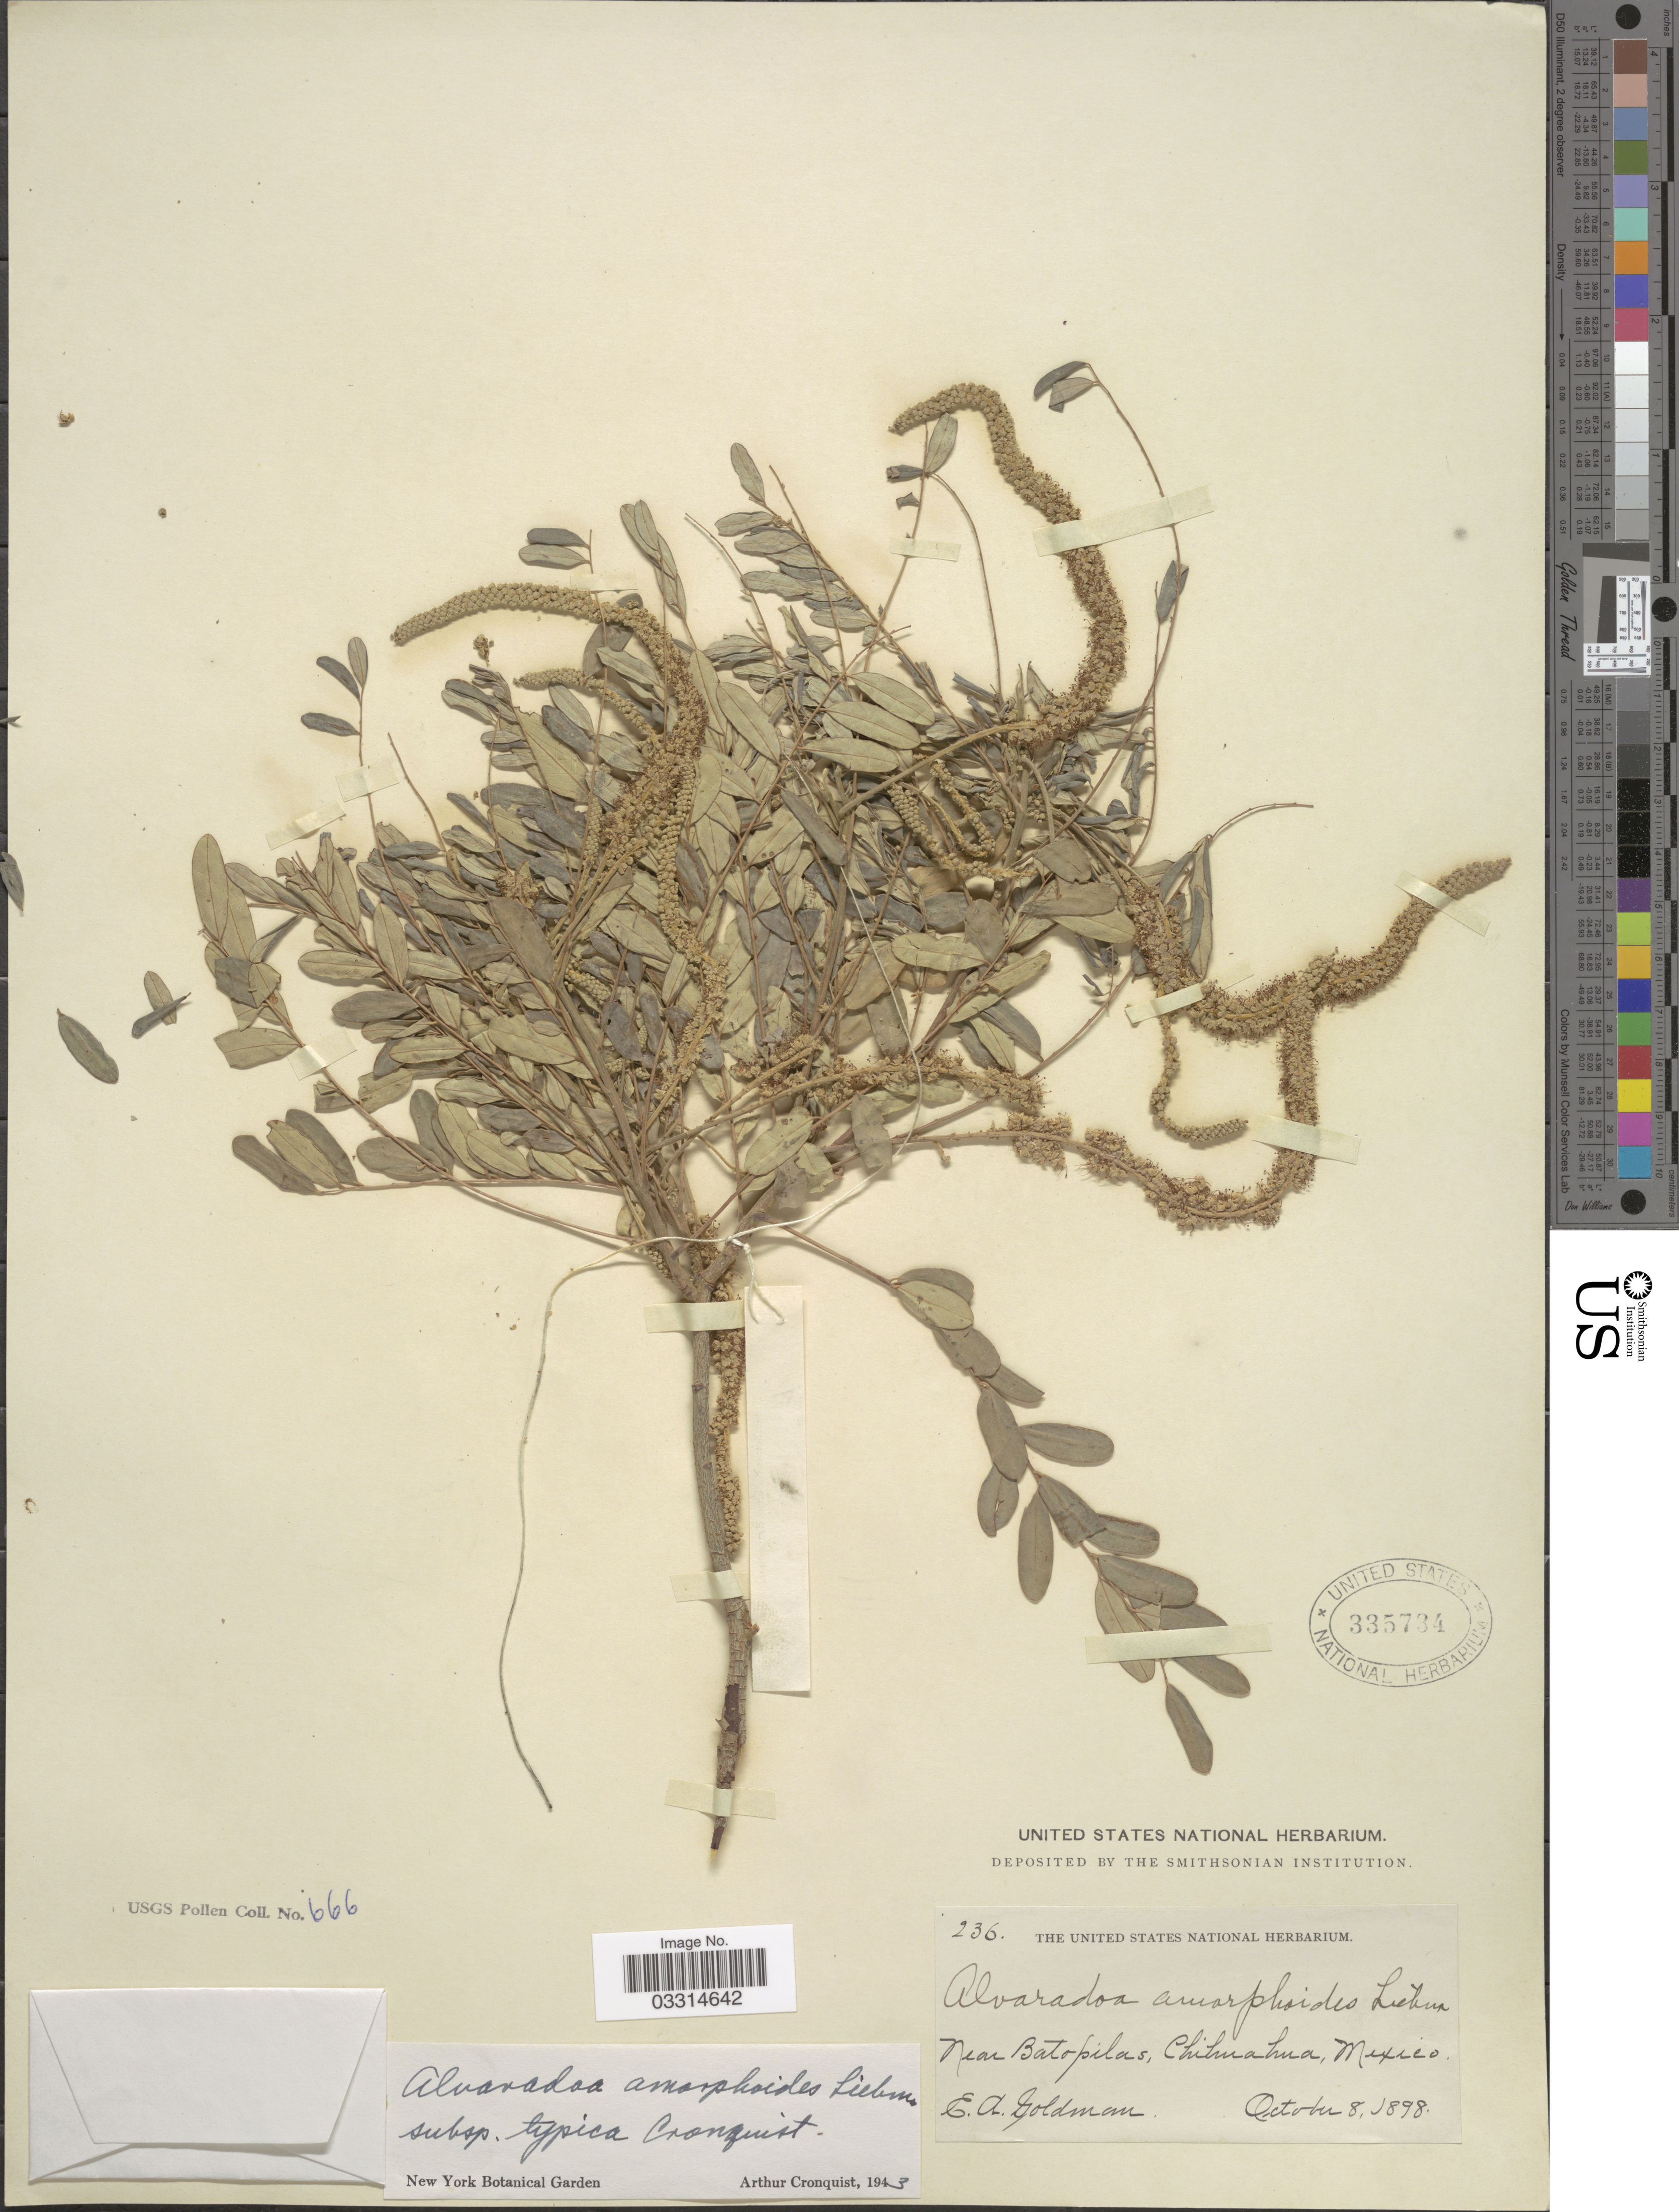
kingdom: Plantae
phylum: Tracheophyta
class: Magnoliopsida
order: Picramniales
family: Picramniaceae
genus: Alvaradoa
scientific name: Alvaradoa amorphoides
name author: Liebm.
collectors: E. A. Goldman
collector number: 236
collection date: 1898-10-08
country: Mexico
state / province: Chihuahua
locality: Near Batopilas.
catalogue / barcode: US 335734